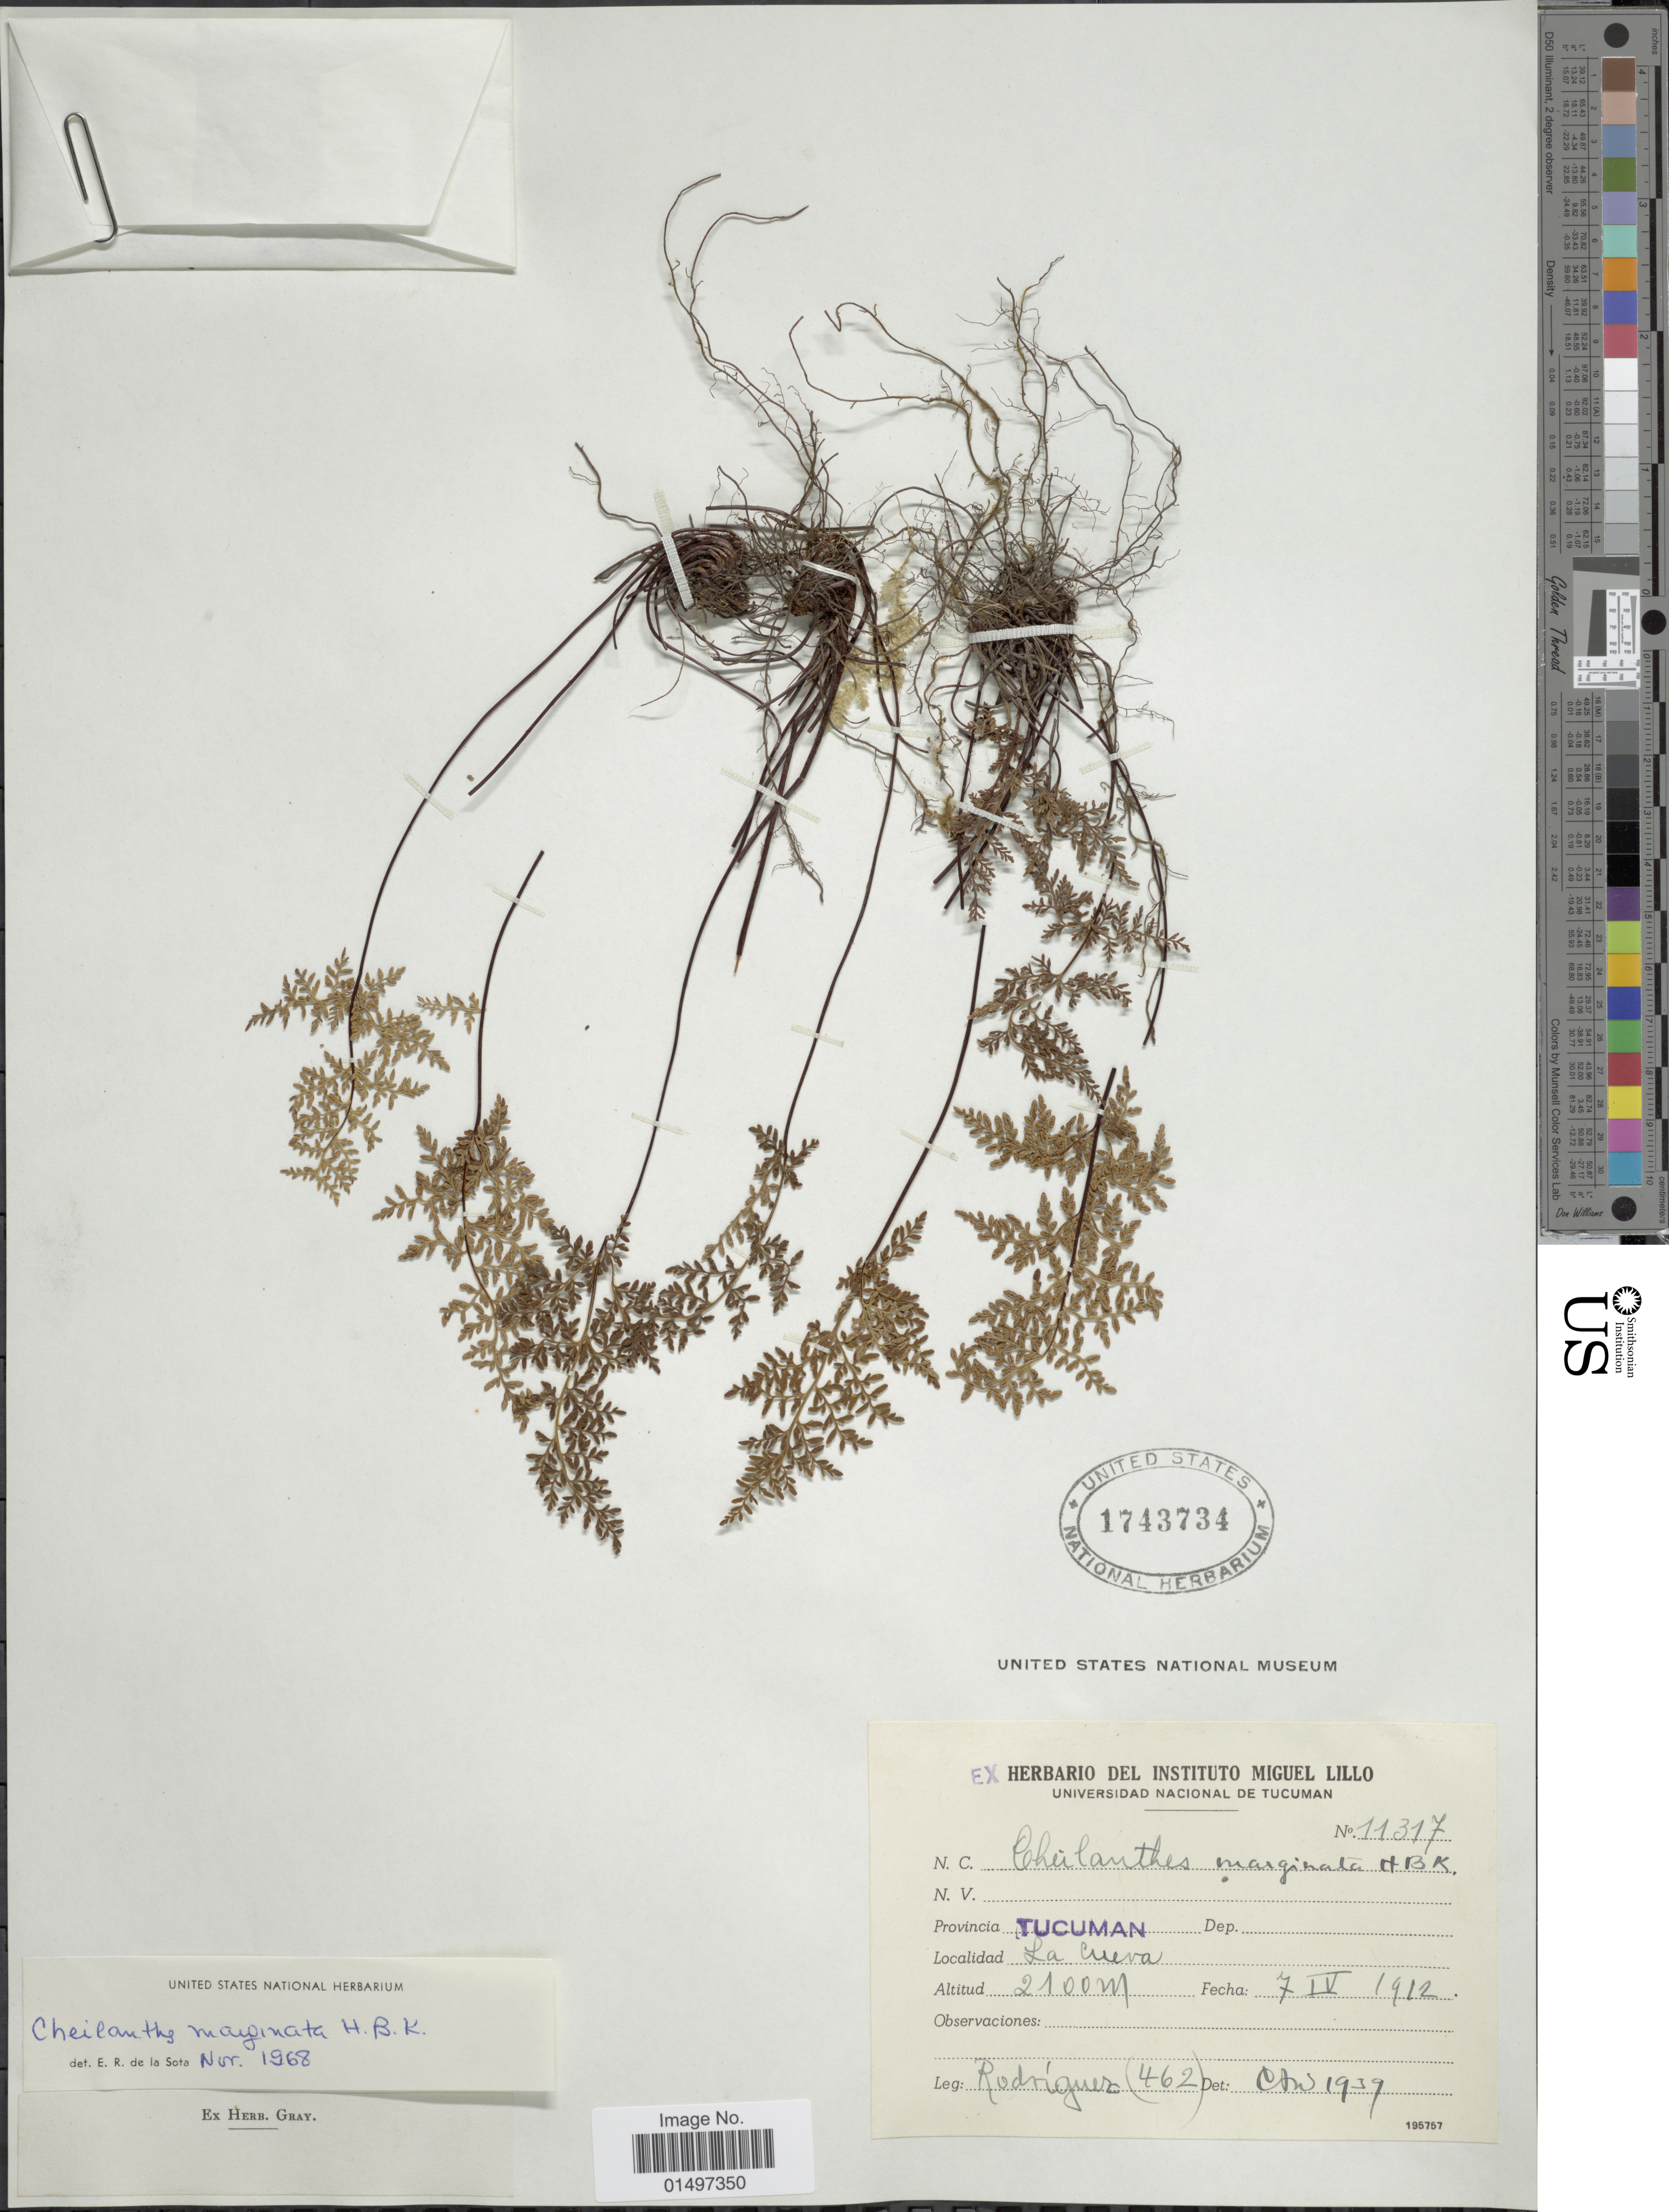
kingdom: Plantae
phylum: Tracheophyta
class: Polypodiopsida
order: Polypodiales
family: Pteridaceae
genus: Gaga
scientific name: Gaga marginata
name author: (Kunth) Fay W. Li & Windham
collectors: Rodriguez, --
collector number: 462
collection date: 1912-04-07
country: Argentina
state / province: Tucuman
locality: Provincia Tucuman. La Cueva.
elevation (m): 2100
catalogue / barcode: US 1743734